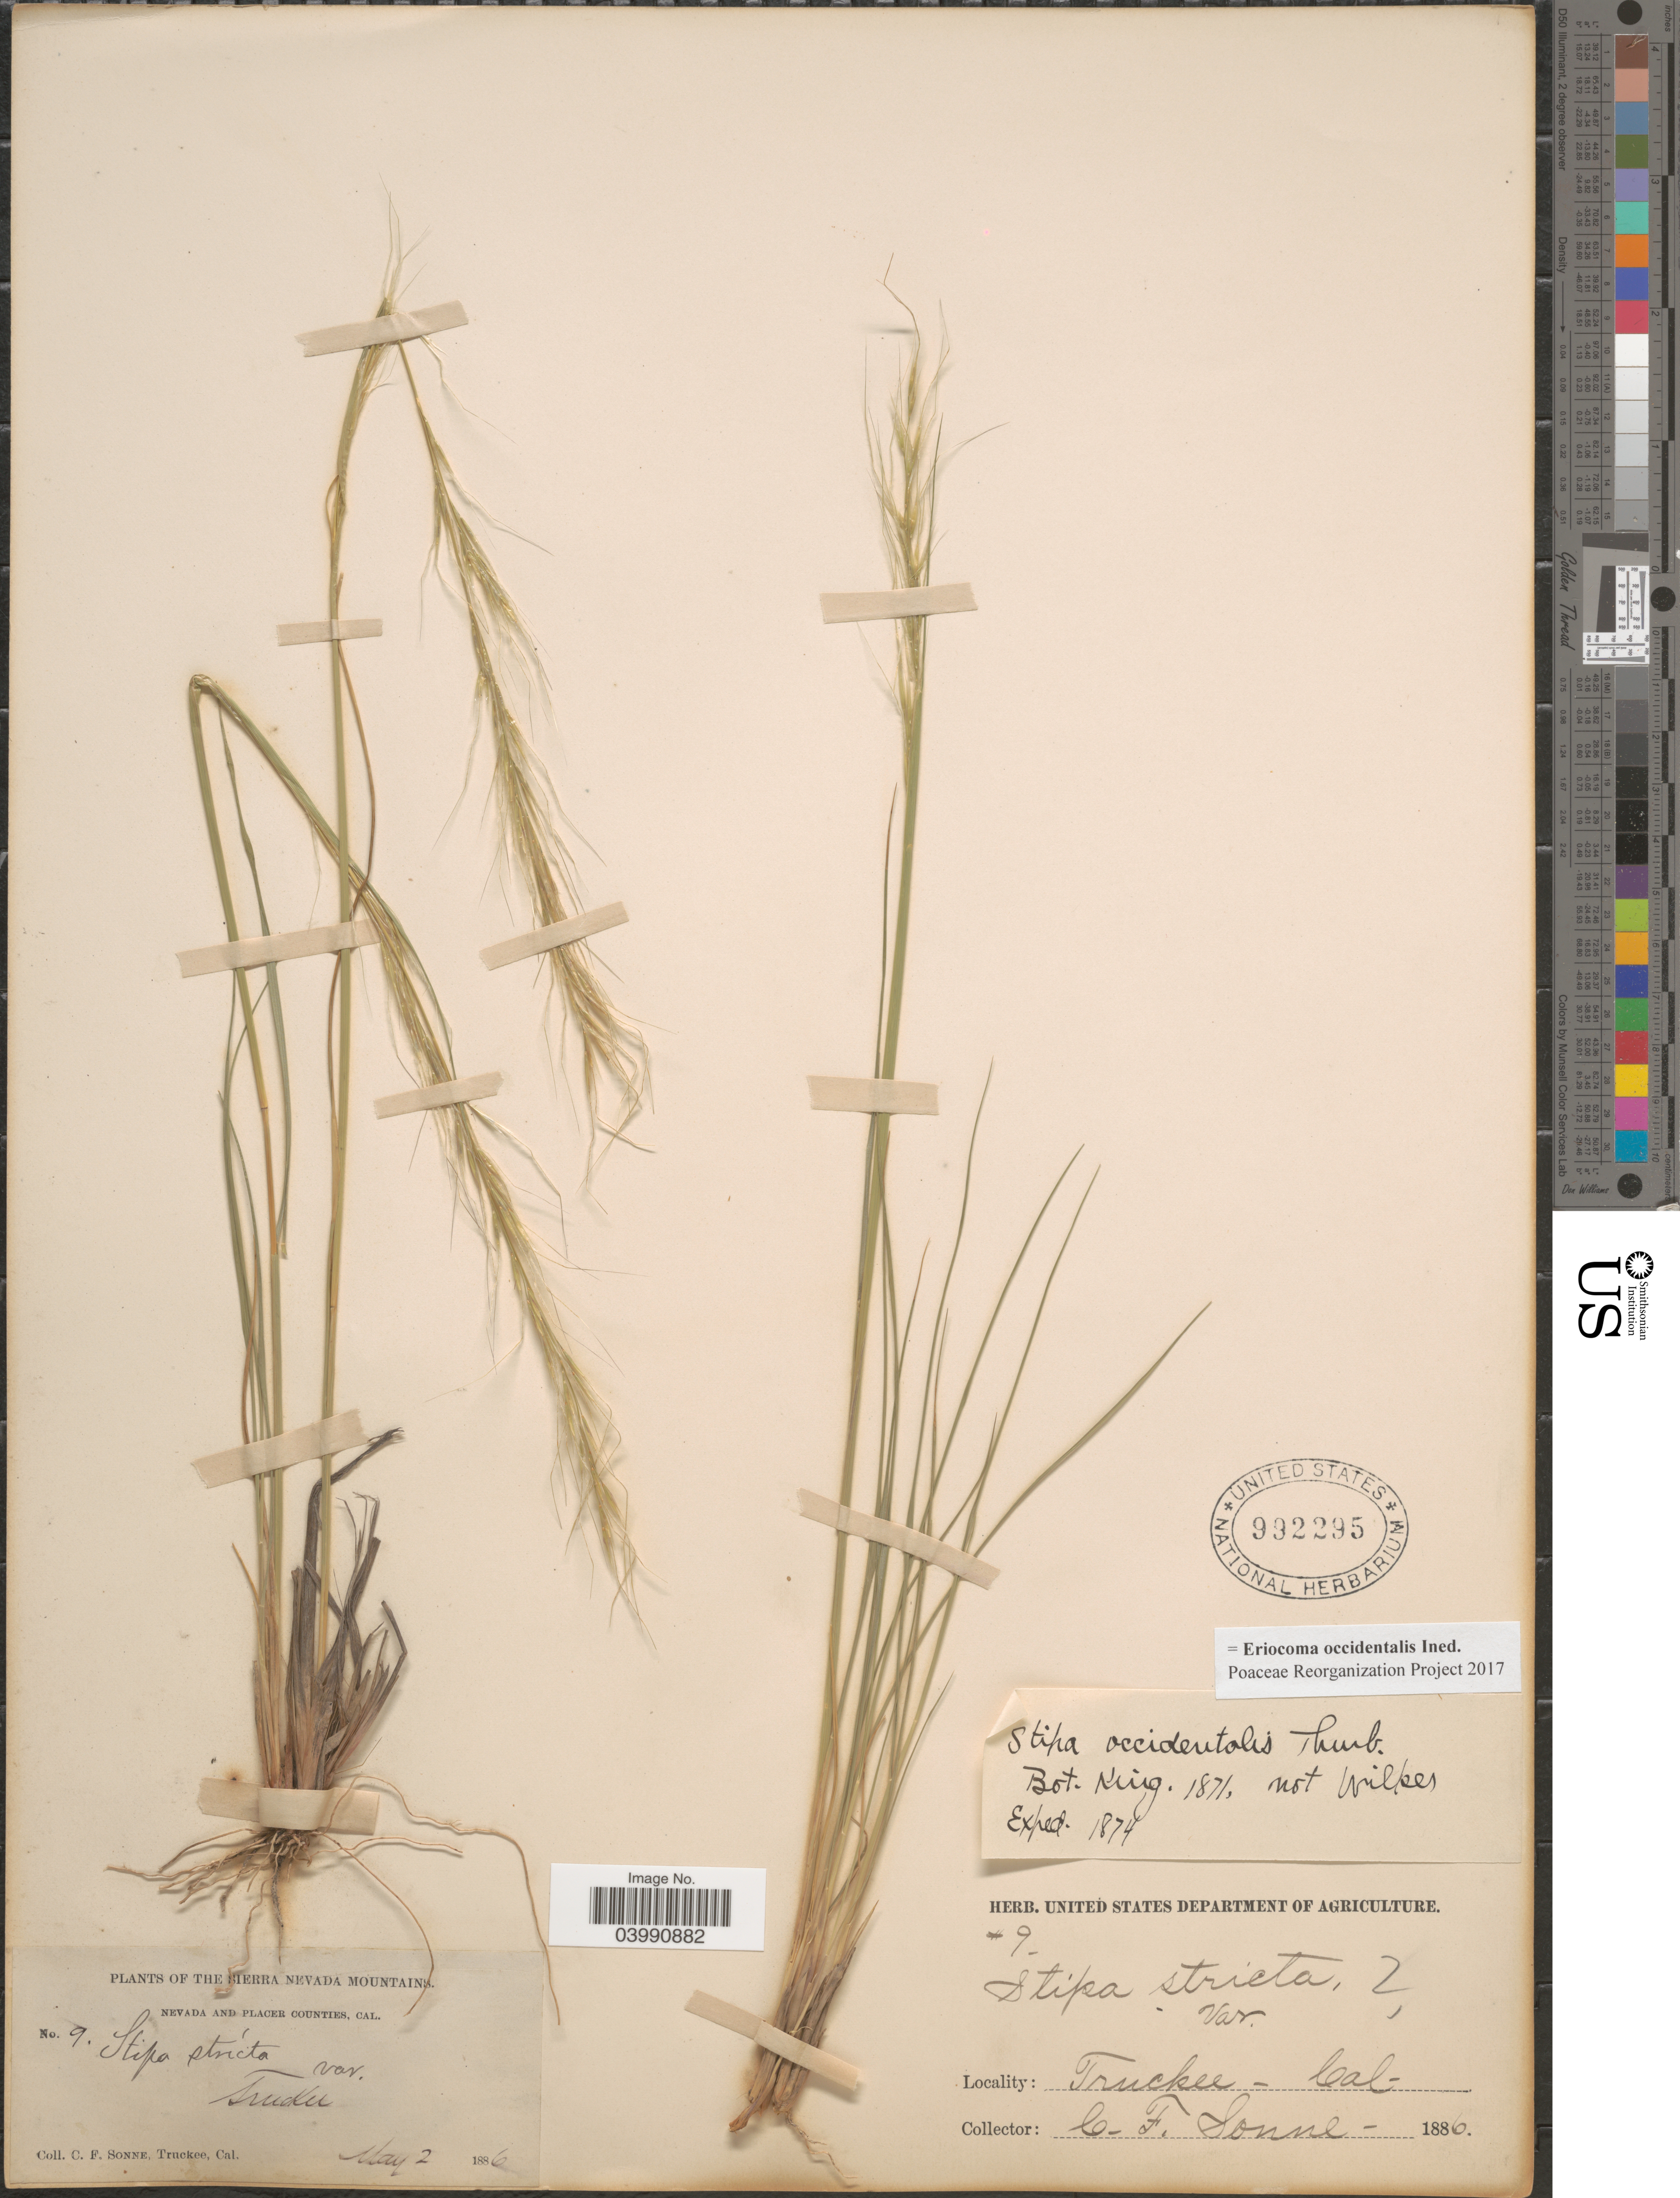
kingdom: Plantae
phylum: Tracheophyta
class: Liliopsida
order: Poales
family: Poaceae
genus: Eriocoma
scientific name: Eriocoma occidentalis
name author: (Thurb. ex S. Watson) Romasch.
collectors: C. Sonne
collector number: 9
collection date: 1886-05-02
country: United States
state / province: California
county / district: Placer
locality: The Sierra Nevada Mountains. Nevada and Placer Counties. Truckee.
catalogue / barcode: US 992295